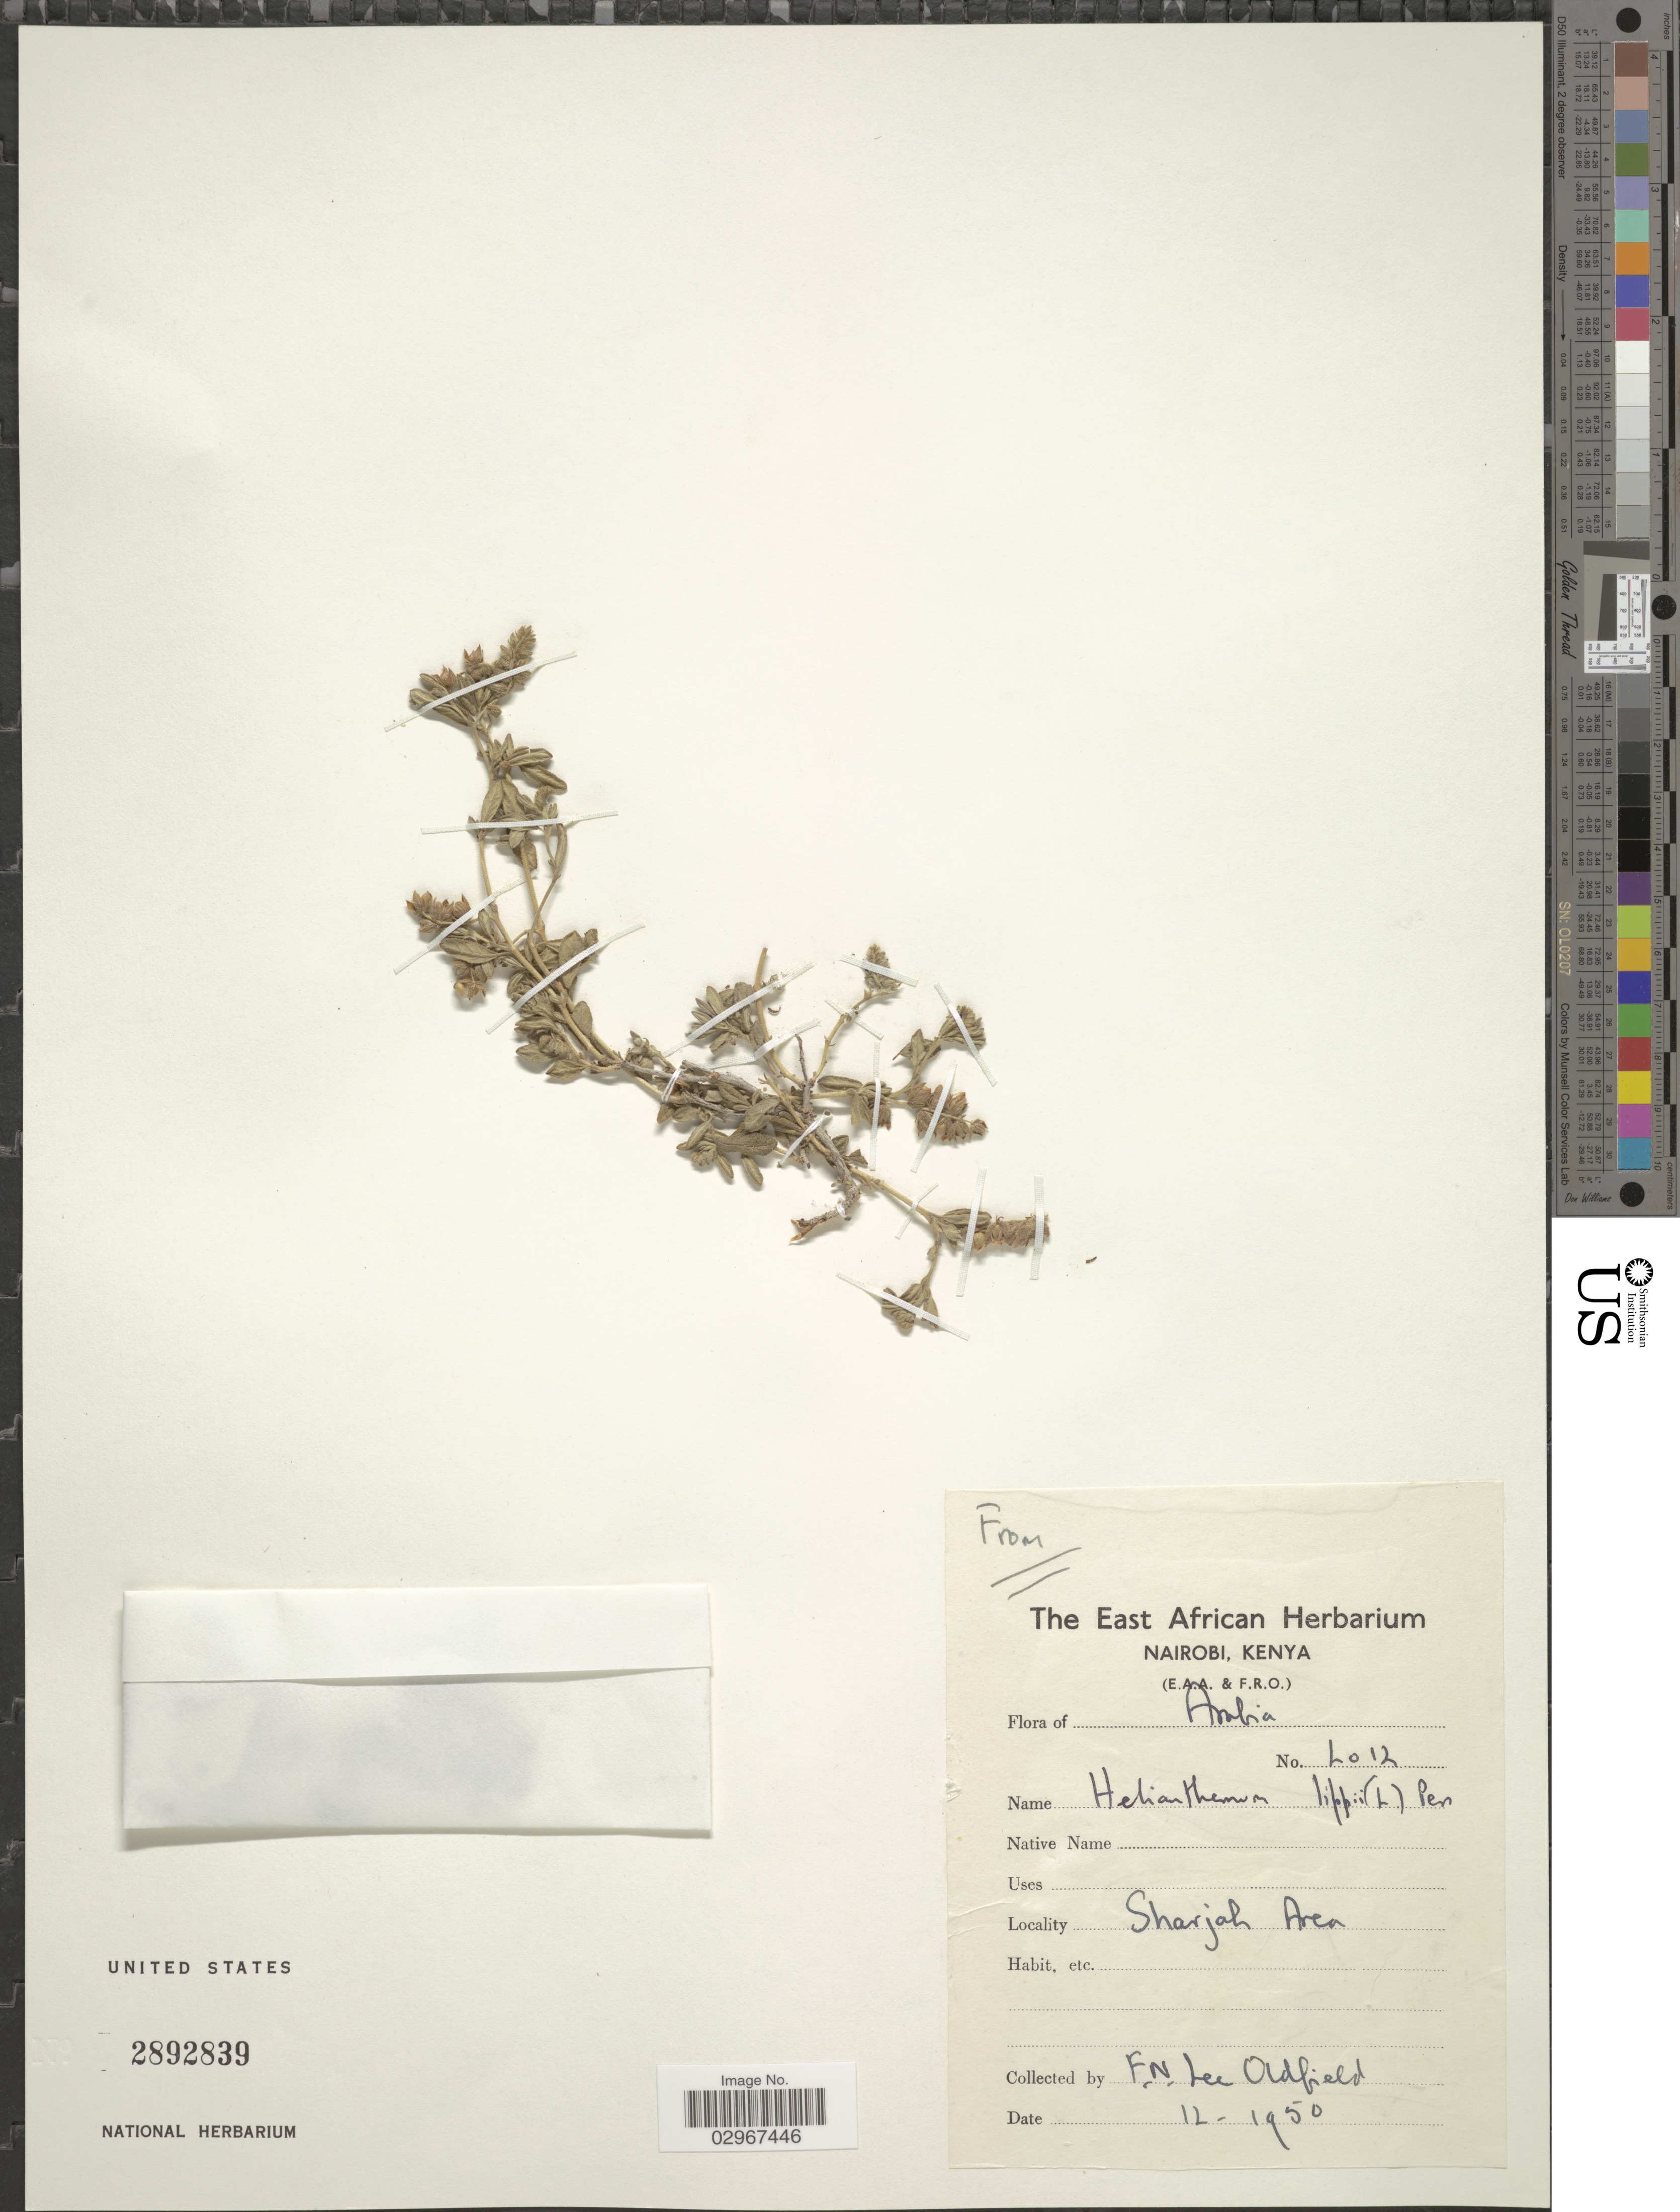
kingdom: Plantae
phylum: Tracheophyta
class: Magnoliopsida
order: Malvales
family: Cistaceae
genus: Helianthemum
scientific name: Helianthemum lippii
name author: (L.) Dum. Cours.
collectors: F. N. Lee-Oldfield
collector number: L012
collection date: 1950-12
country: Kenya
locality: Sharjah Area.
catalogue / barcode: US 2892839